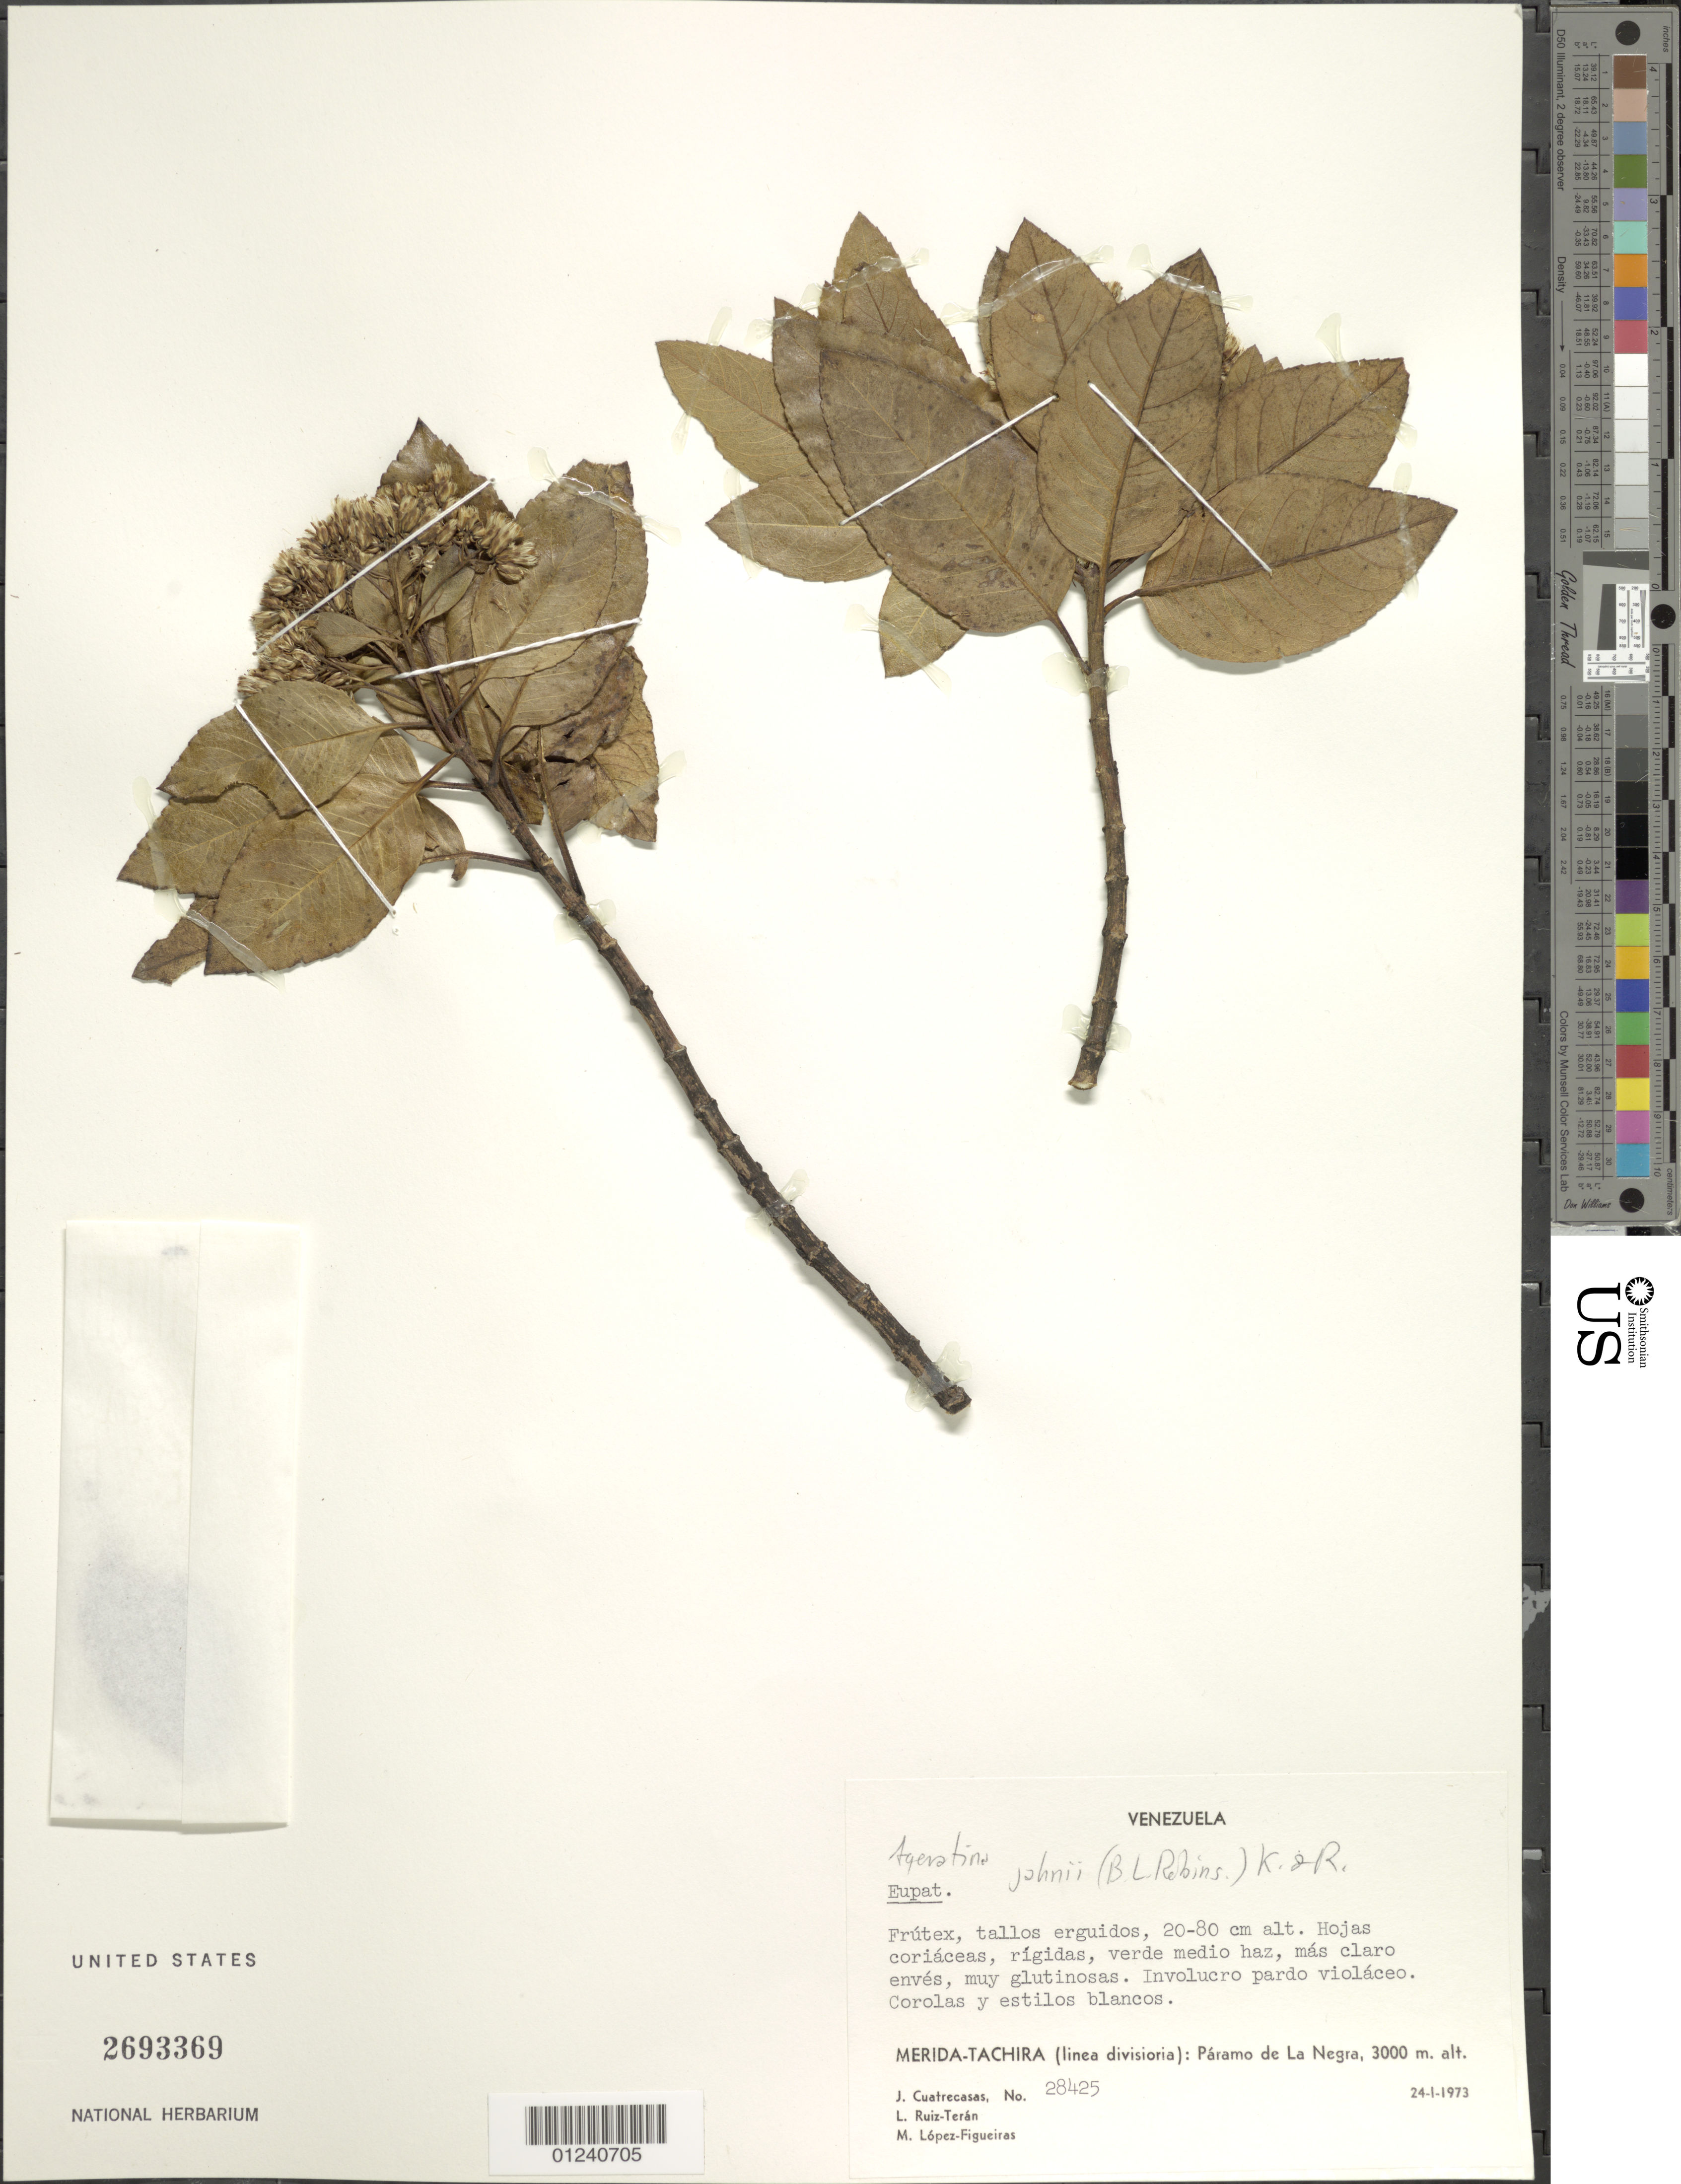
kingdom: Plantae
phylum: Tracheophyta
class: Magnoliopsida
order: Asterales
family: Asteraceae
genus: Ageratina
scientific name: Ageratina jahnii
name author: (B.L. Rob.) R.M. King & H. Rob.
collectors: J. Cuatrecasas, L. E. Ruíz-Terán & M. López Figueiras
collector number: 28425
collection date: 1973-01-24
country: Venezuela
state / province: Mérida / Tachira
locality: Paramo de La Negra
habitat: Paramo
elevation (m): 3000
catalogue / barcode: US 2693369